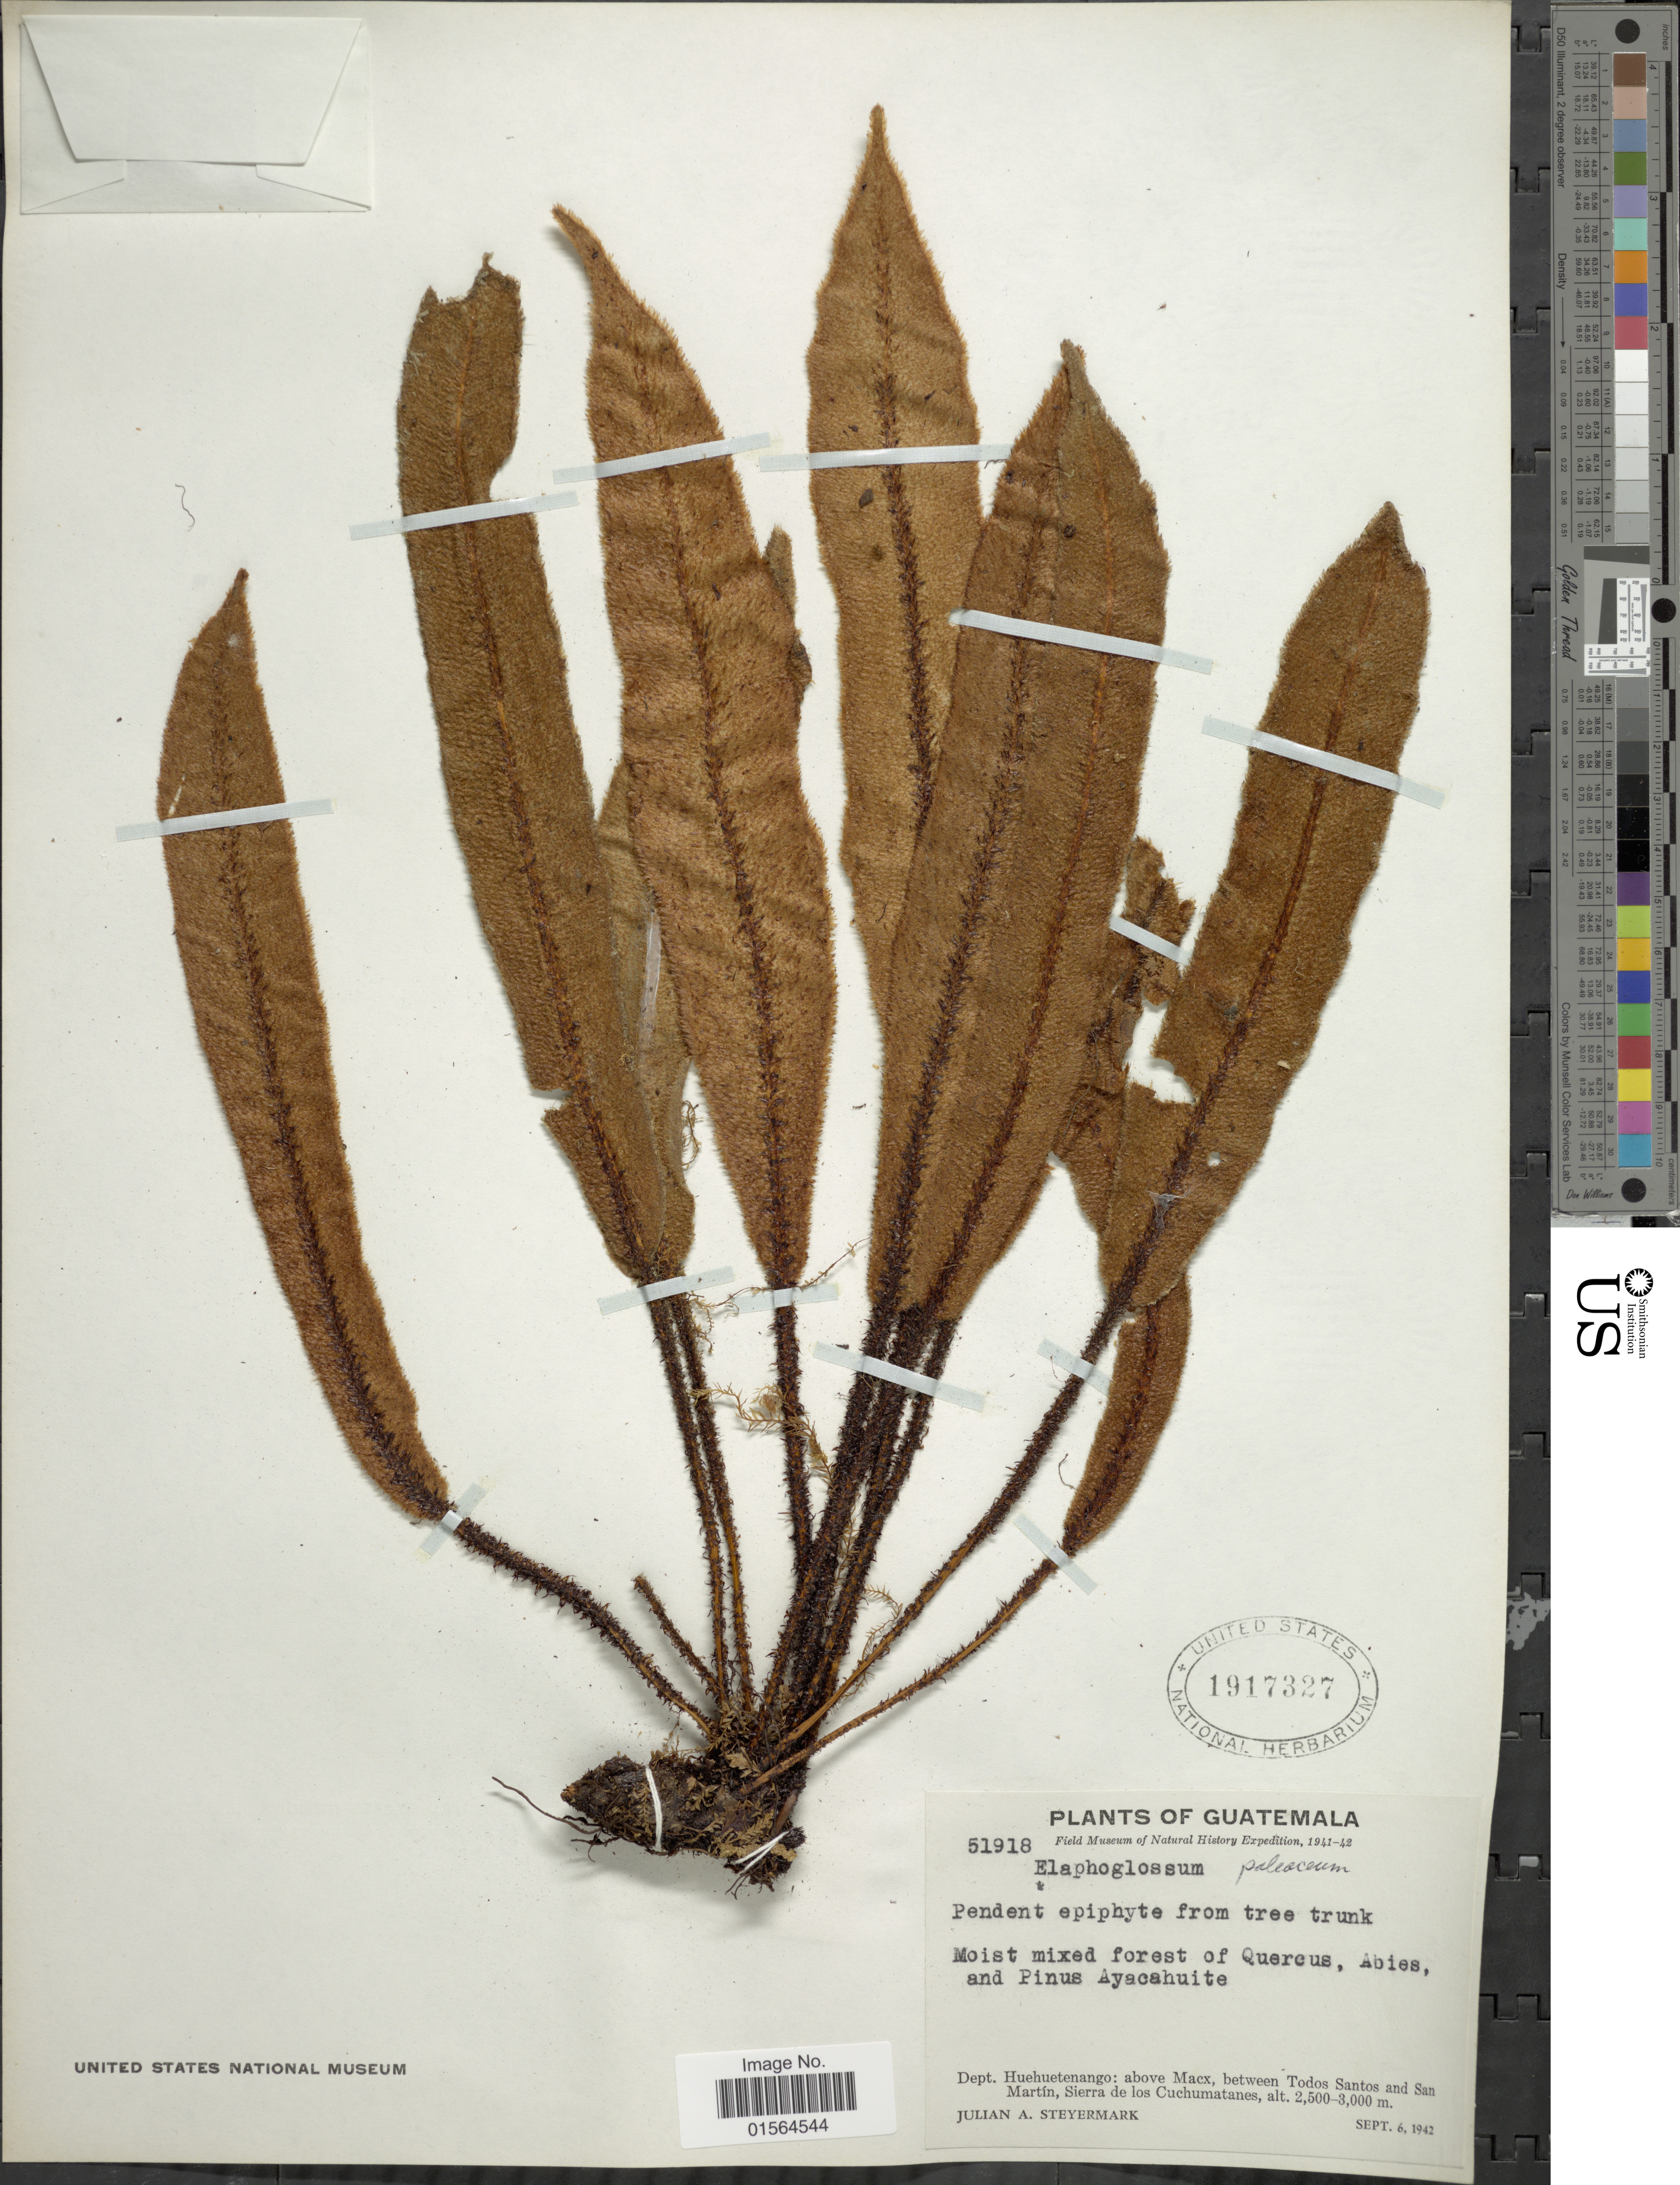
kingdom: Plantae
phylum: Tracheophyta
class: Polypodiopsida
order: Polypodiales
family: Dryopteridaceae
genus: Elaphoglossum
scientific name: Elaphoglossum paleaceum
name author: (Hook. & Grev.) Sledge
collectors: J. Steyermark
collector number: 51918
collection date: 1942-09-06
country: Guatemala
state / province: Huehuetenango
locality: Above Maxc, between Todos Santos and San Martin, Sierra de los Cuchumatanes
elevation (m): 2500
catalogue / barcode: US 1917327